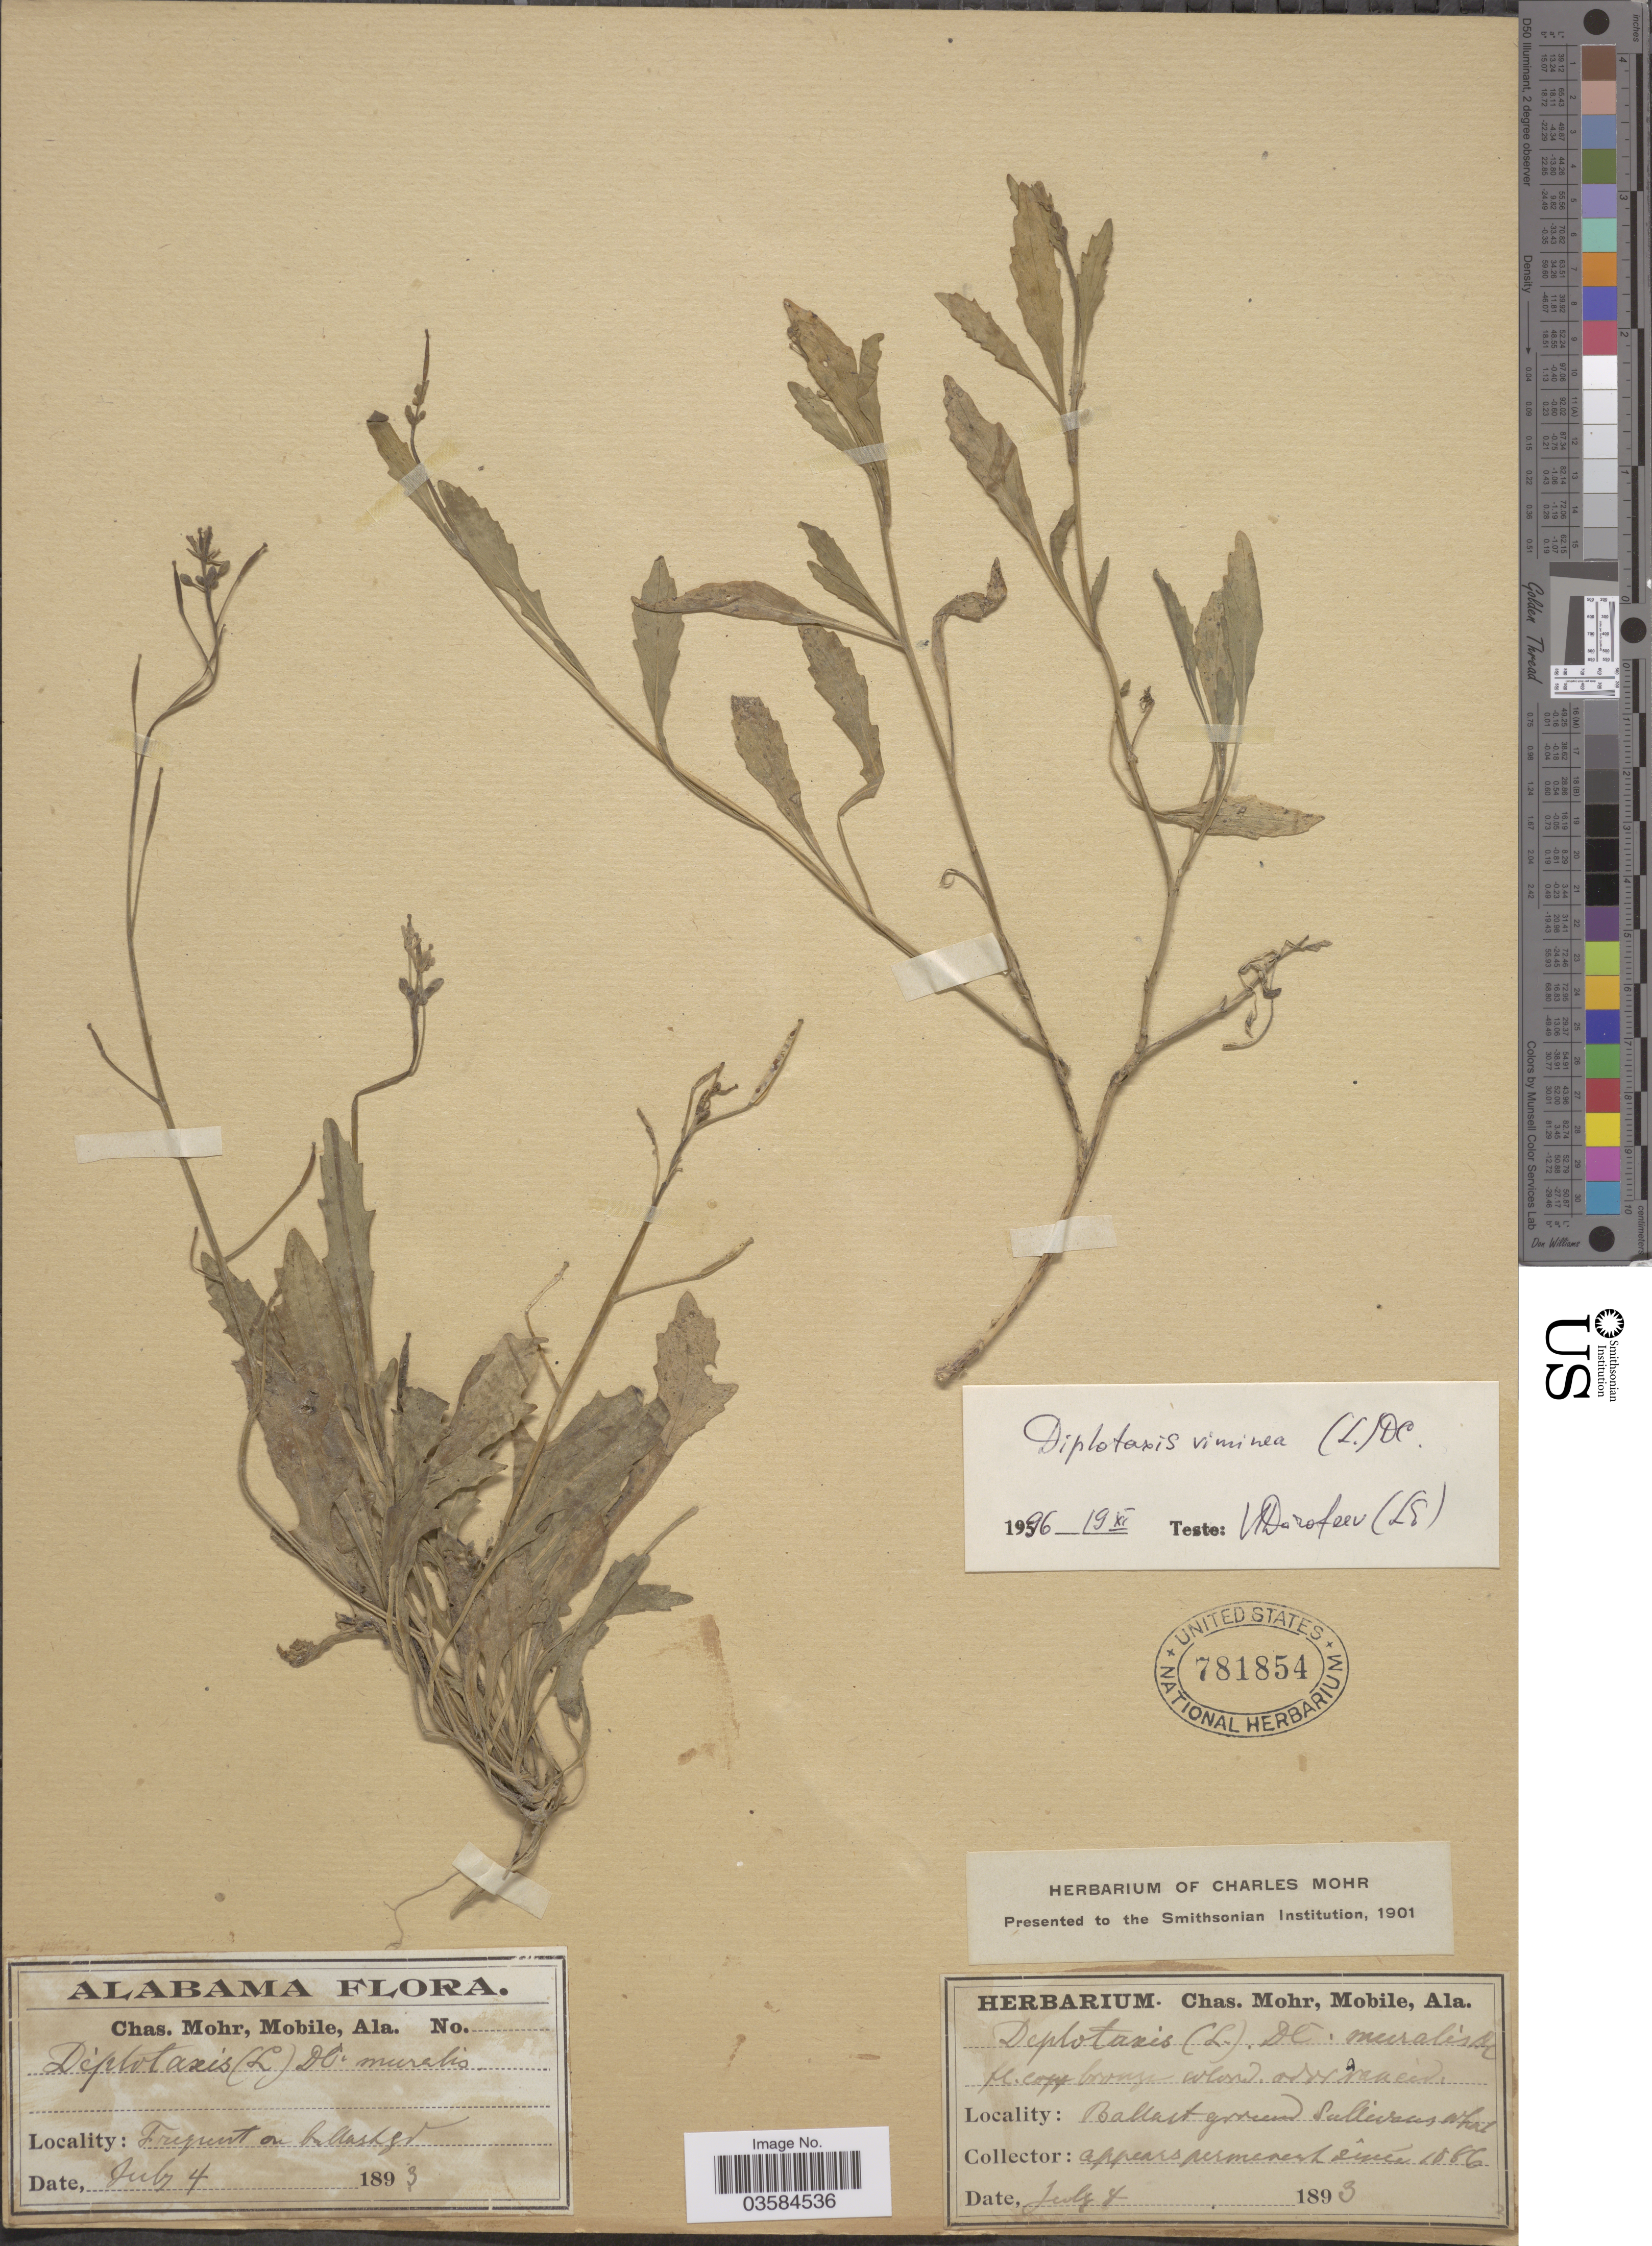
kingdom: Plantae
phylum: Tracheophyta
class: Magnoliopsida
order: Brassicales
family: Brassicaceae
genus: Diplotaxis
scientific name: Diplotaxis viminea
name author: (L.) DC.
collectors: Mohr, C. T. (herbarium)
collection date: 1893-07-04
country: United States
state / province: Alabama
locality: Ballast ground Sullivans.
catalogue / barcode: US 781854